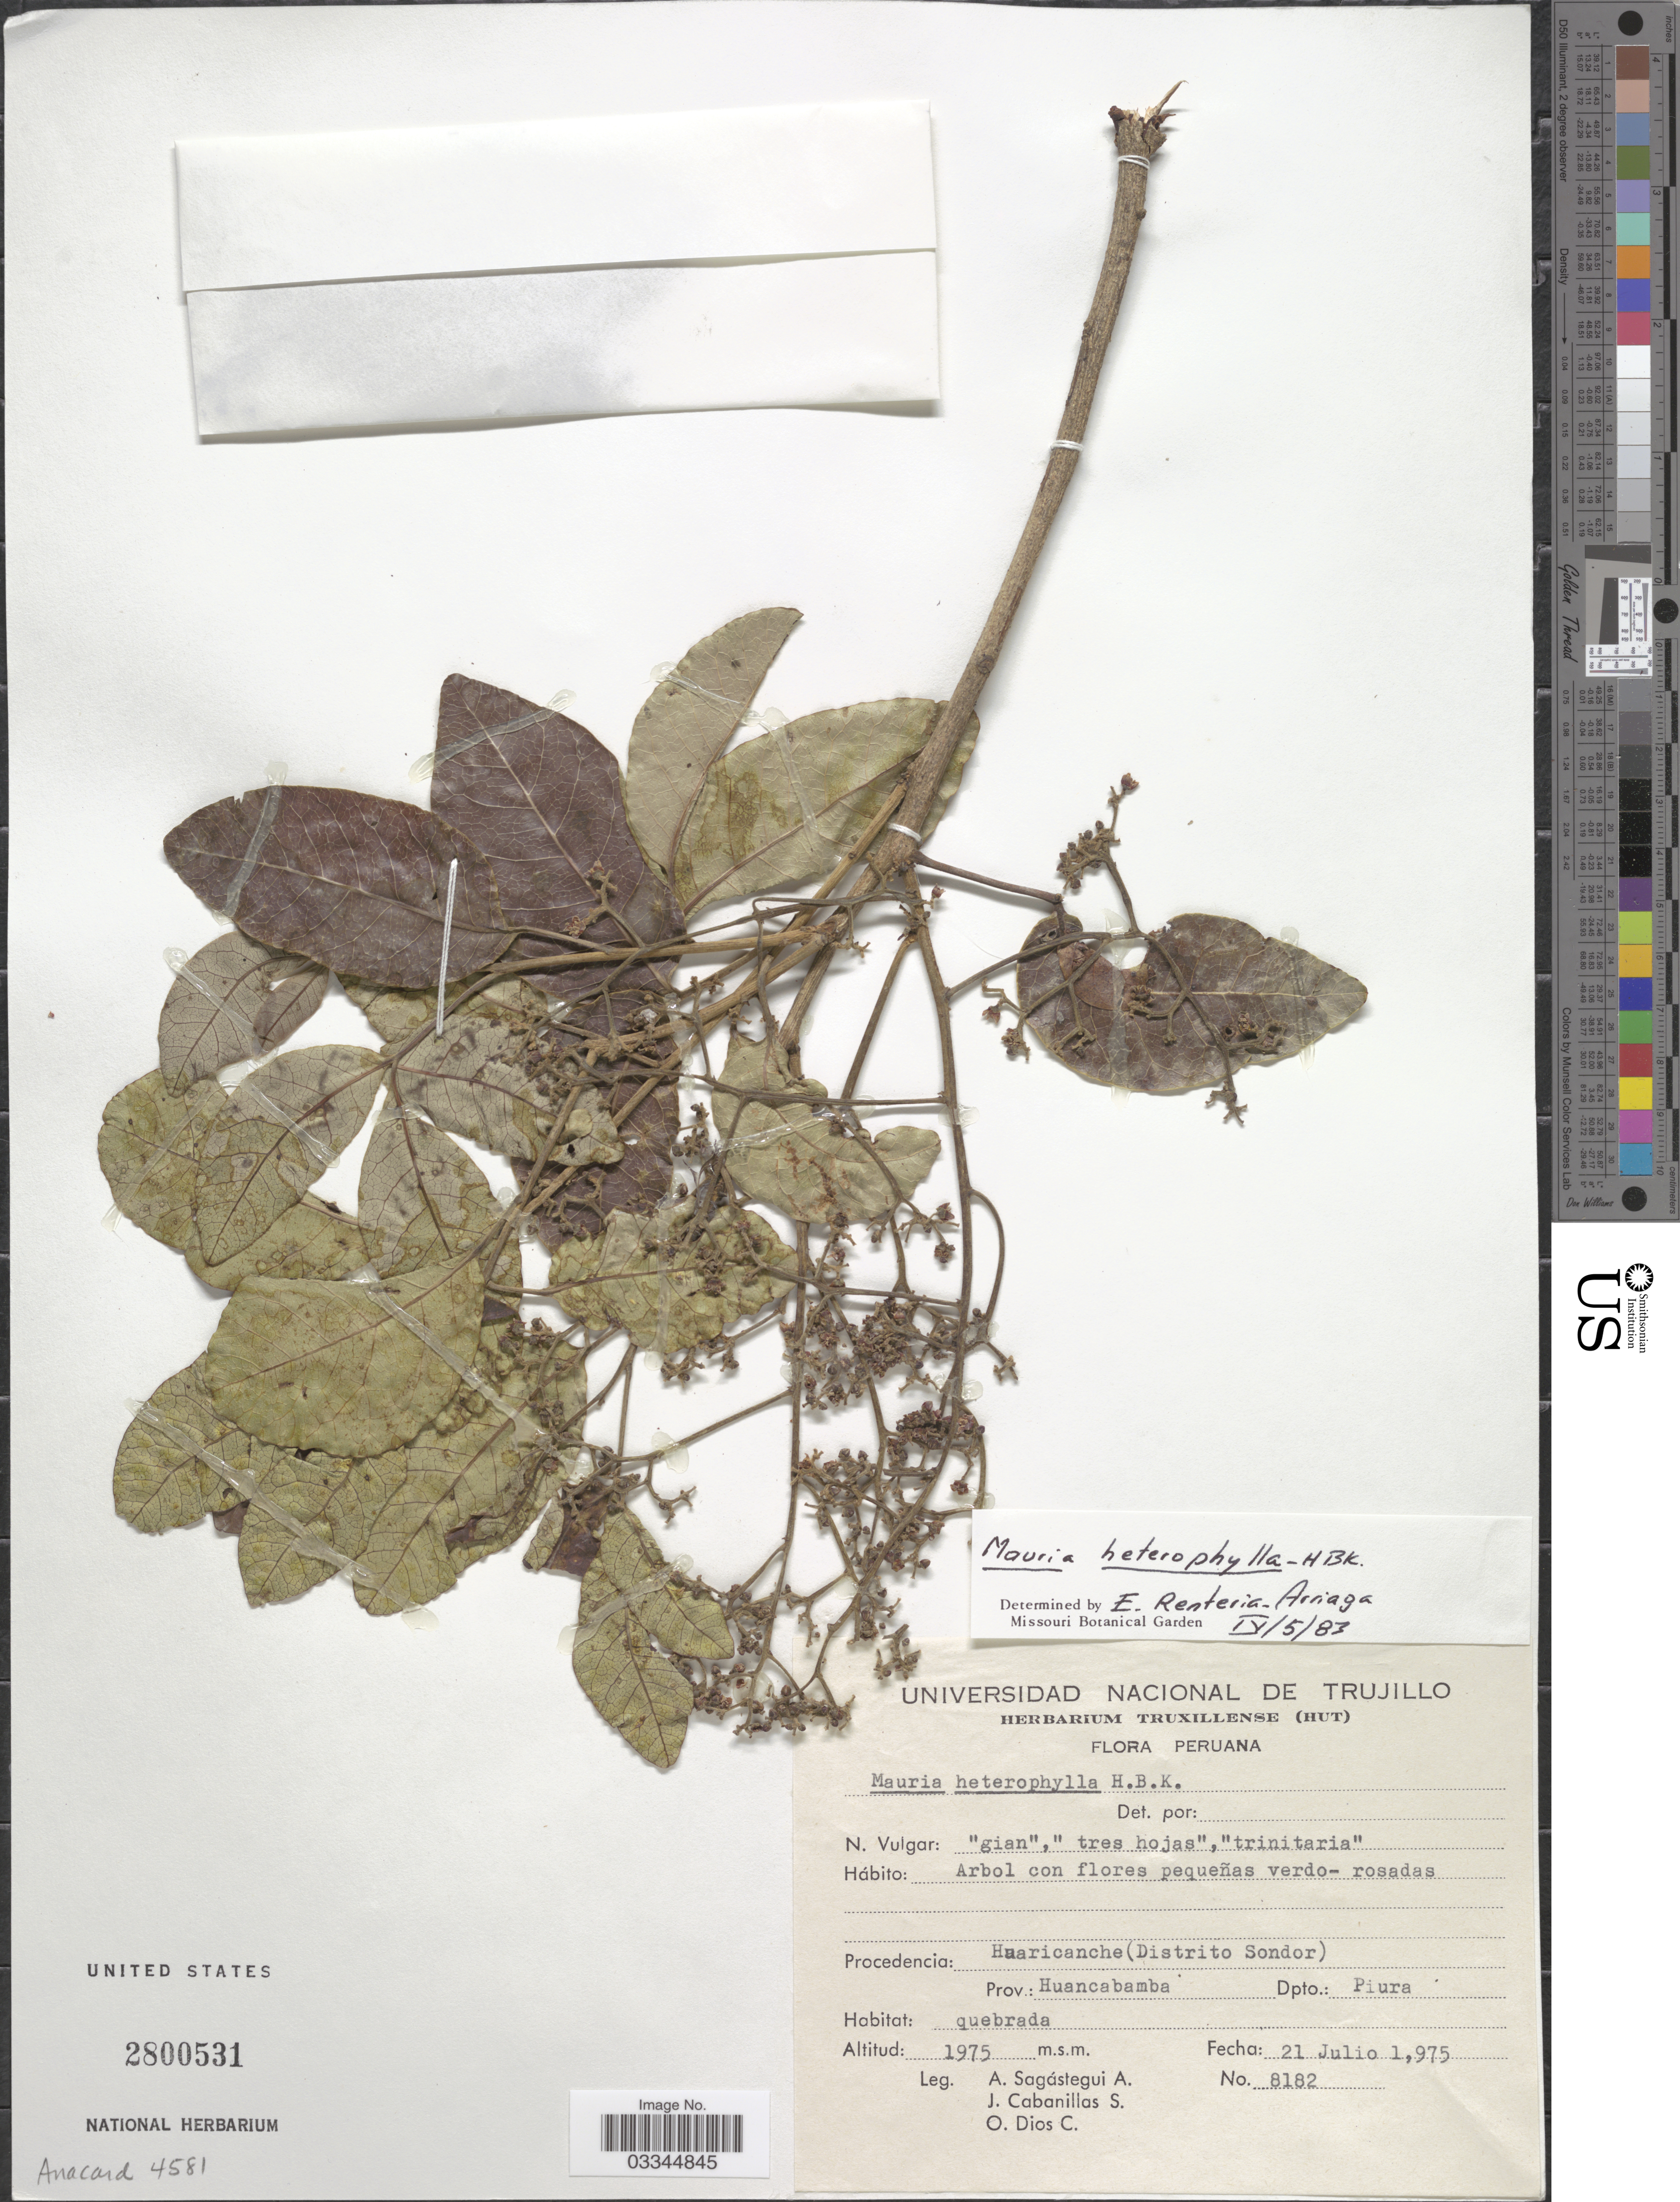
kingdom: Plantae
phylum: Tracheophyta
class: Magnoliopsida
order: Sapindales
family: Anacardiaceae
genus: Mauria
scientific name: Mauria heterophylla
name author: Kunth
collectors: A. Sagástegui A., J. Cabanillas S. & O. Dios C.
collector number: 8182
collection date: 1975-07-21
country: Peru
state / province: Piura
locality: Procedencia: Huaricanche (Distrito Sondor). Prov.: Huancabamba. Dpto.: Piura.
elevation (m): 1975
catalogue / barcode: US 2800531